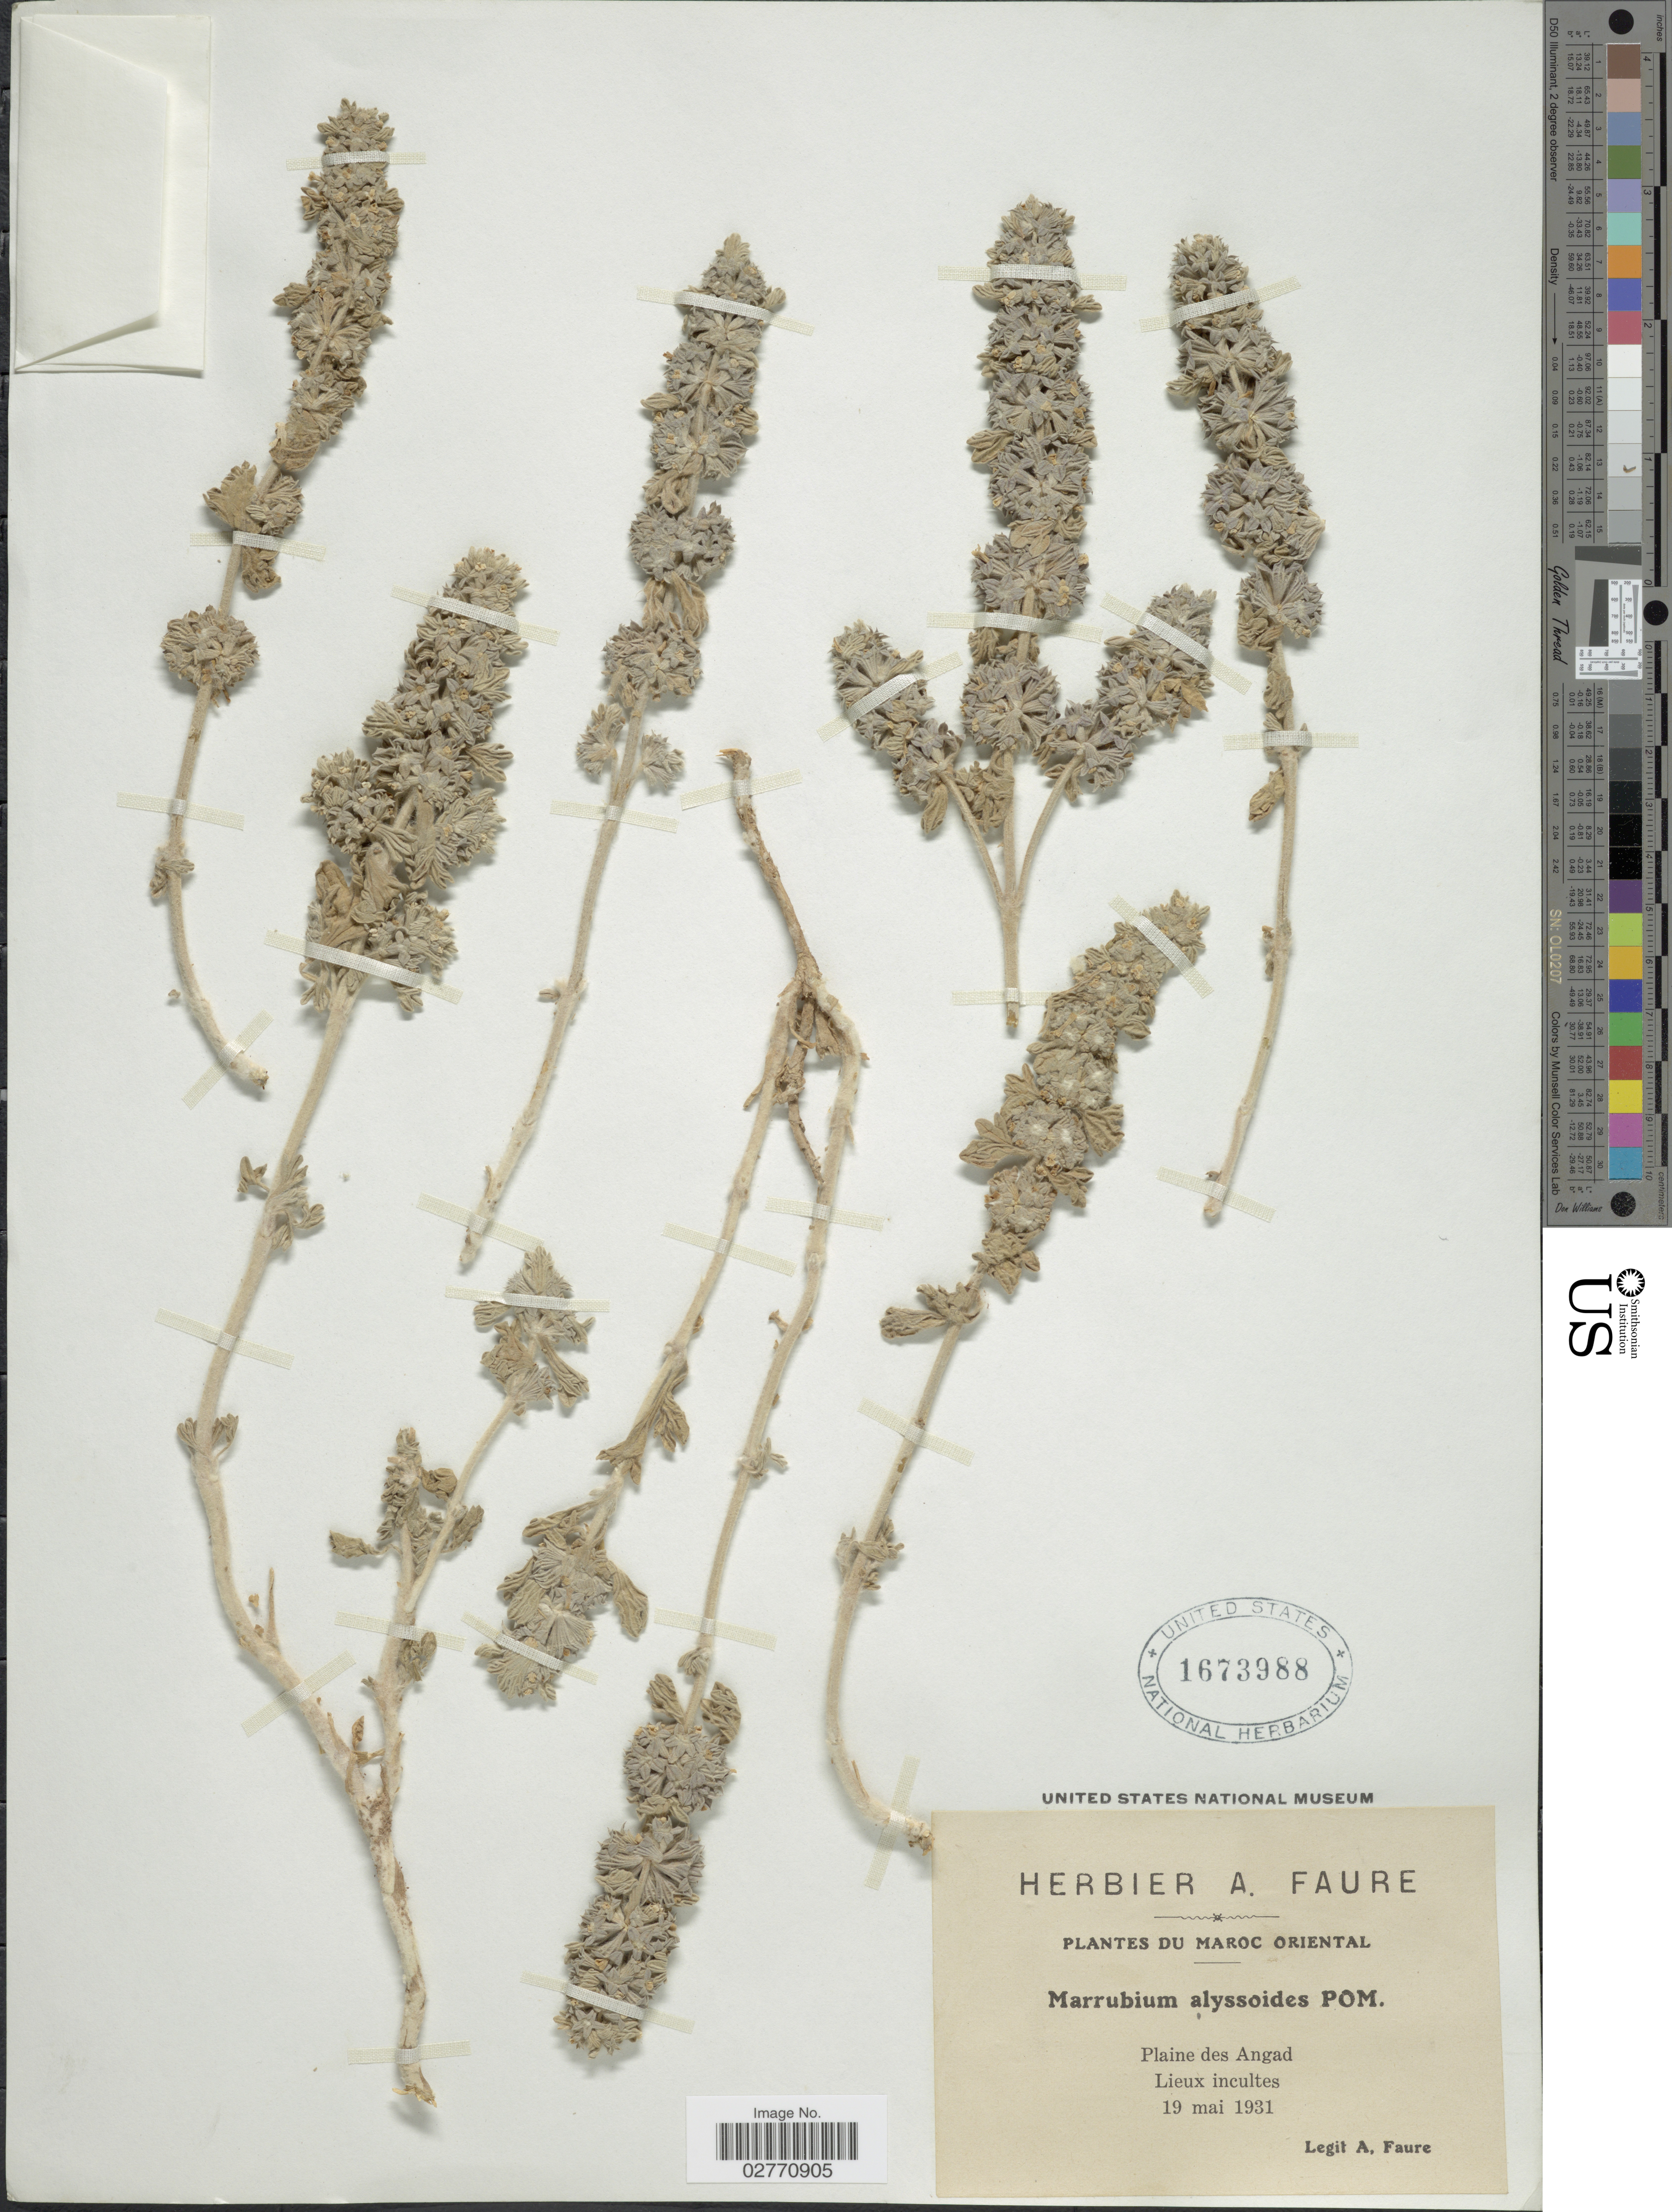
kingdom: Plantae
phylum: Tracheophyta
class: Magnoliopsida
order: Lamiales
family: Lamiaceae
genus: Marrubium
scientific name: Marrubium alyssoides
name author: Pomel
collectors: A. Faure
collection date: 1931-05-19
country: Morocco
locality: Maroc Oriental. Plaine des Angad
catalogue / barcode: US 1673988